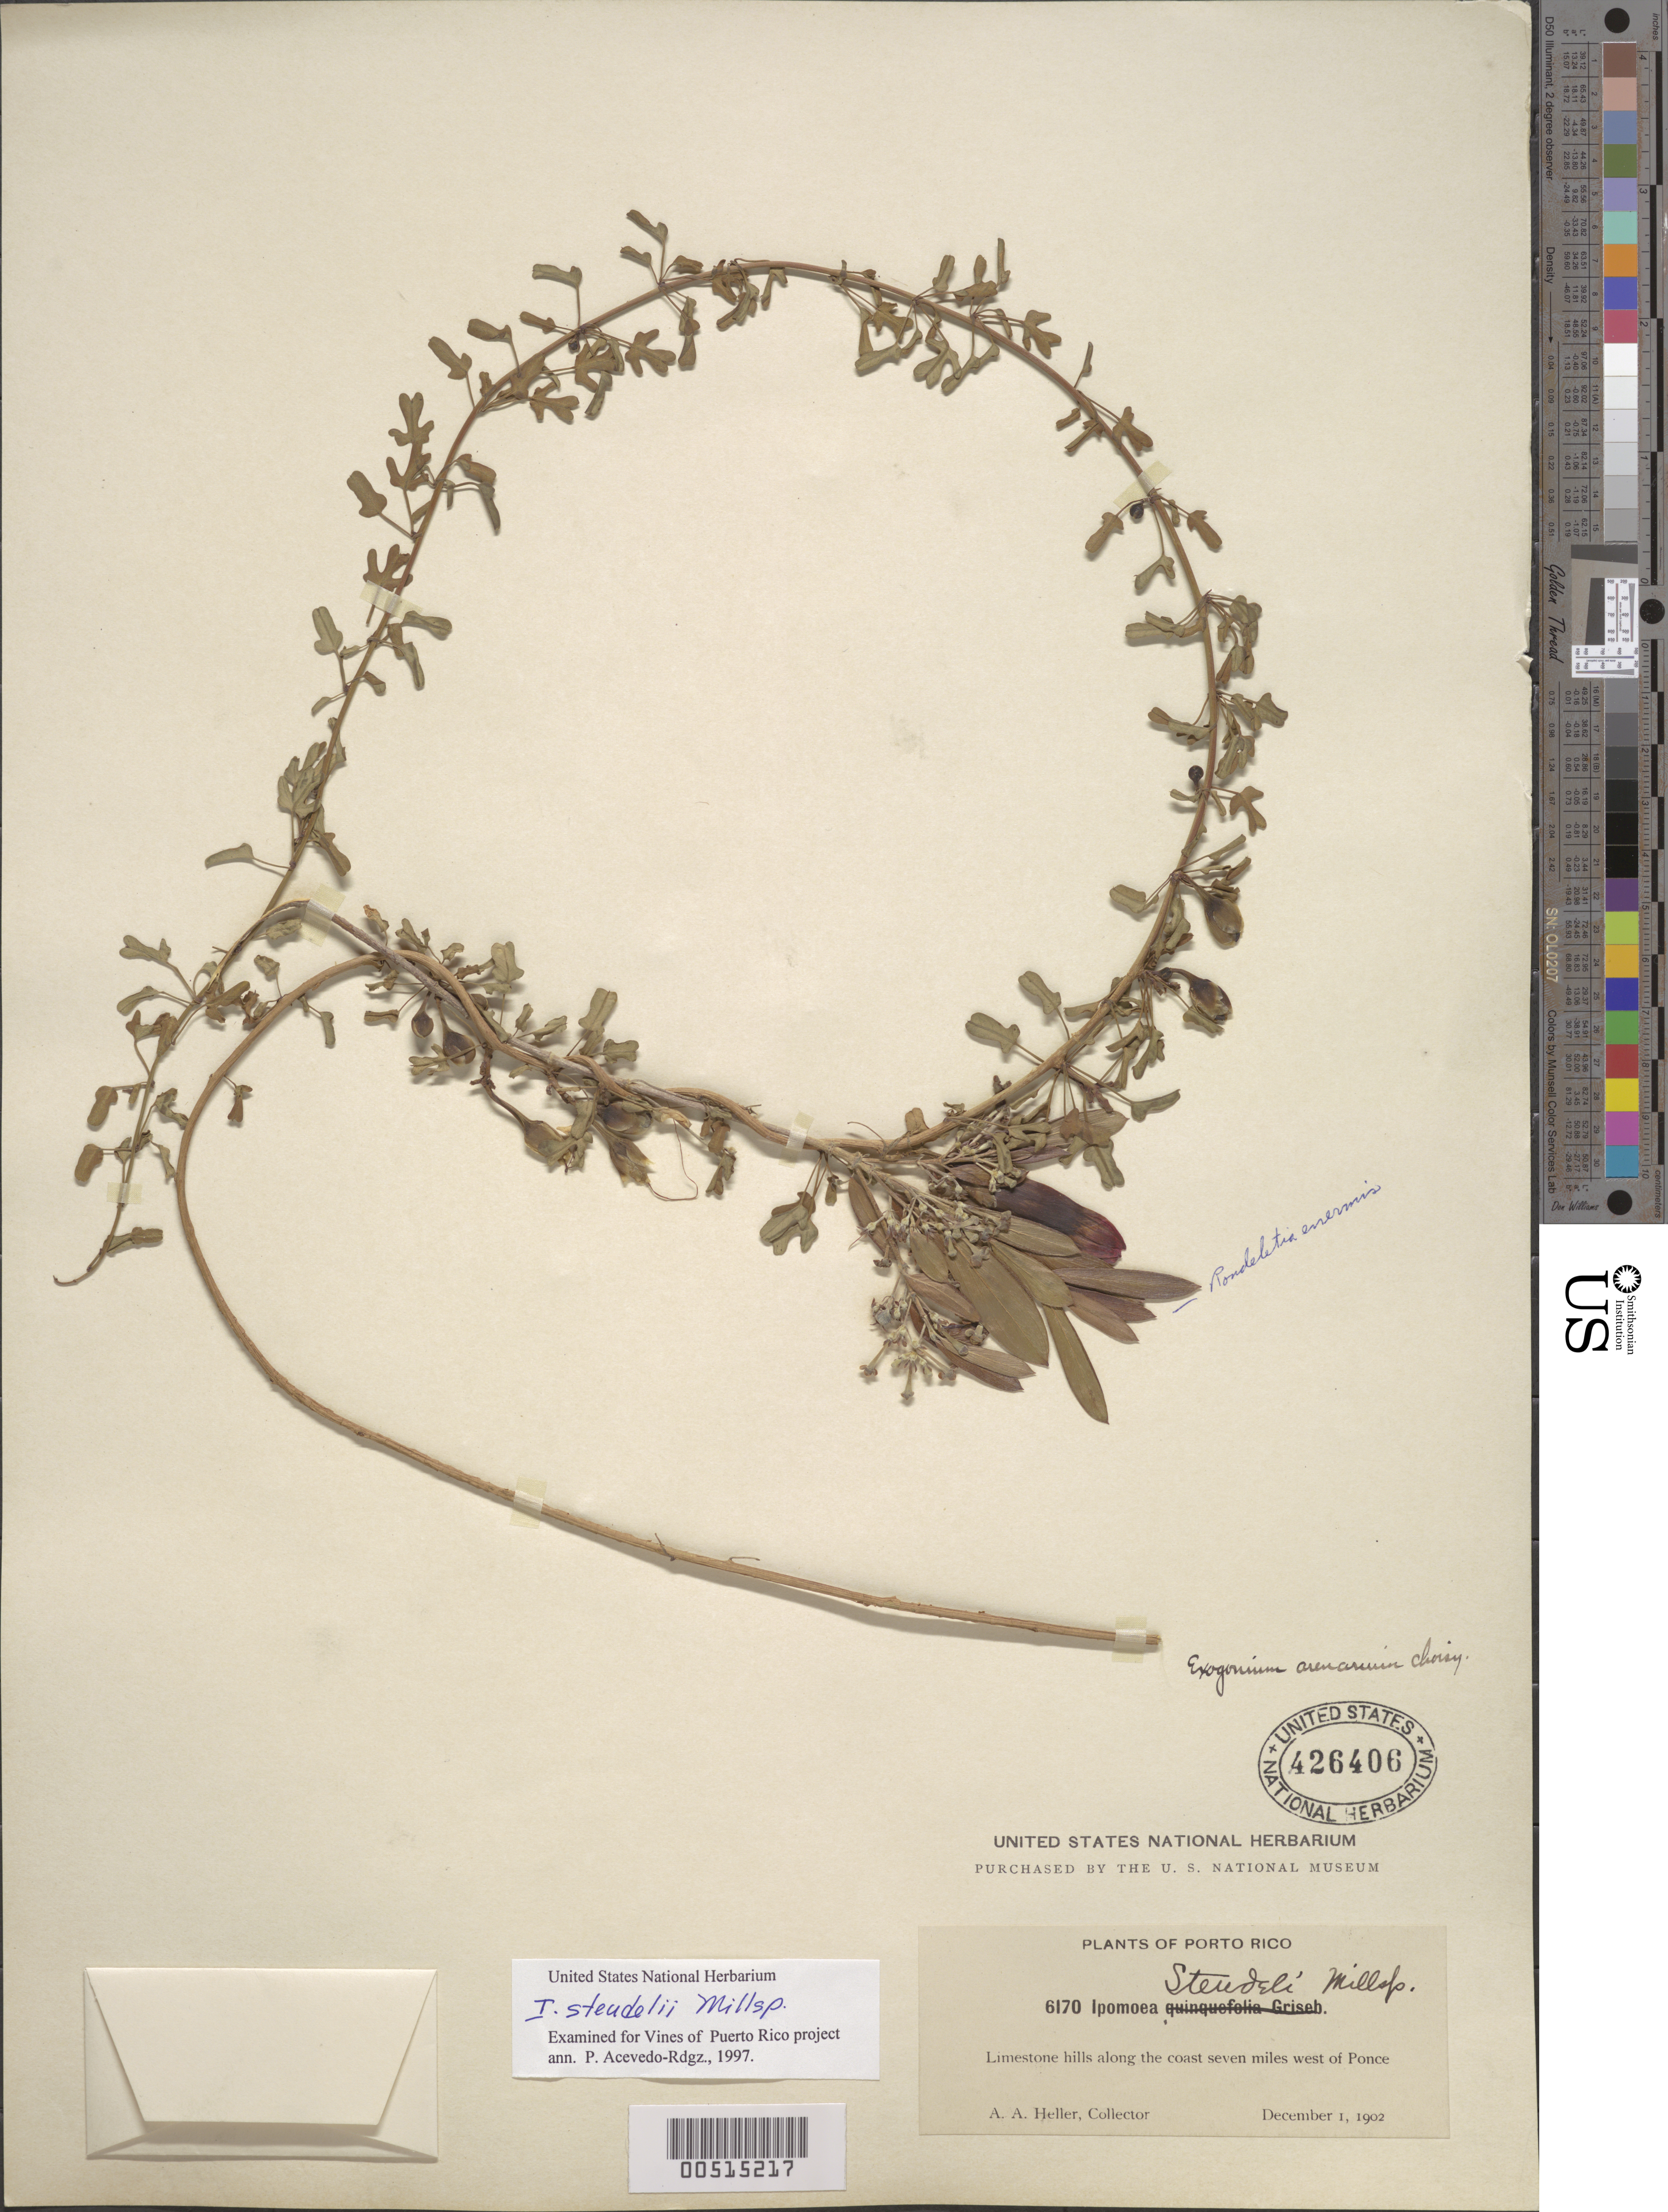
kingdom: Plantae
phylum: Tracheophyta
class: Magnoliopsida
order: Solanales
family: Convolvulaceae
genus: Ipomoea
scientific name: Ipomoea steudelii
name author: Millsp.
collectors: -- Heller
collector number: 6170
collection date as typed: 01 Dec 1902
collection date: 1902-12-01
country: Puerto Rico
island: Greater Antilles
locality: Ponce (7 mi. W of); limestone hills.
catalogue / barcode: US 426406